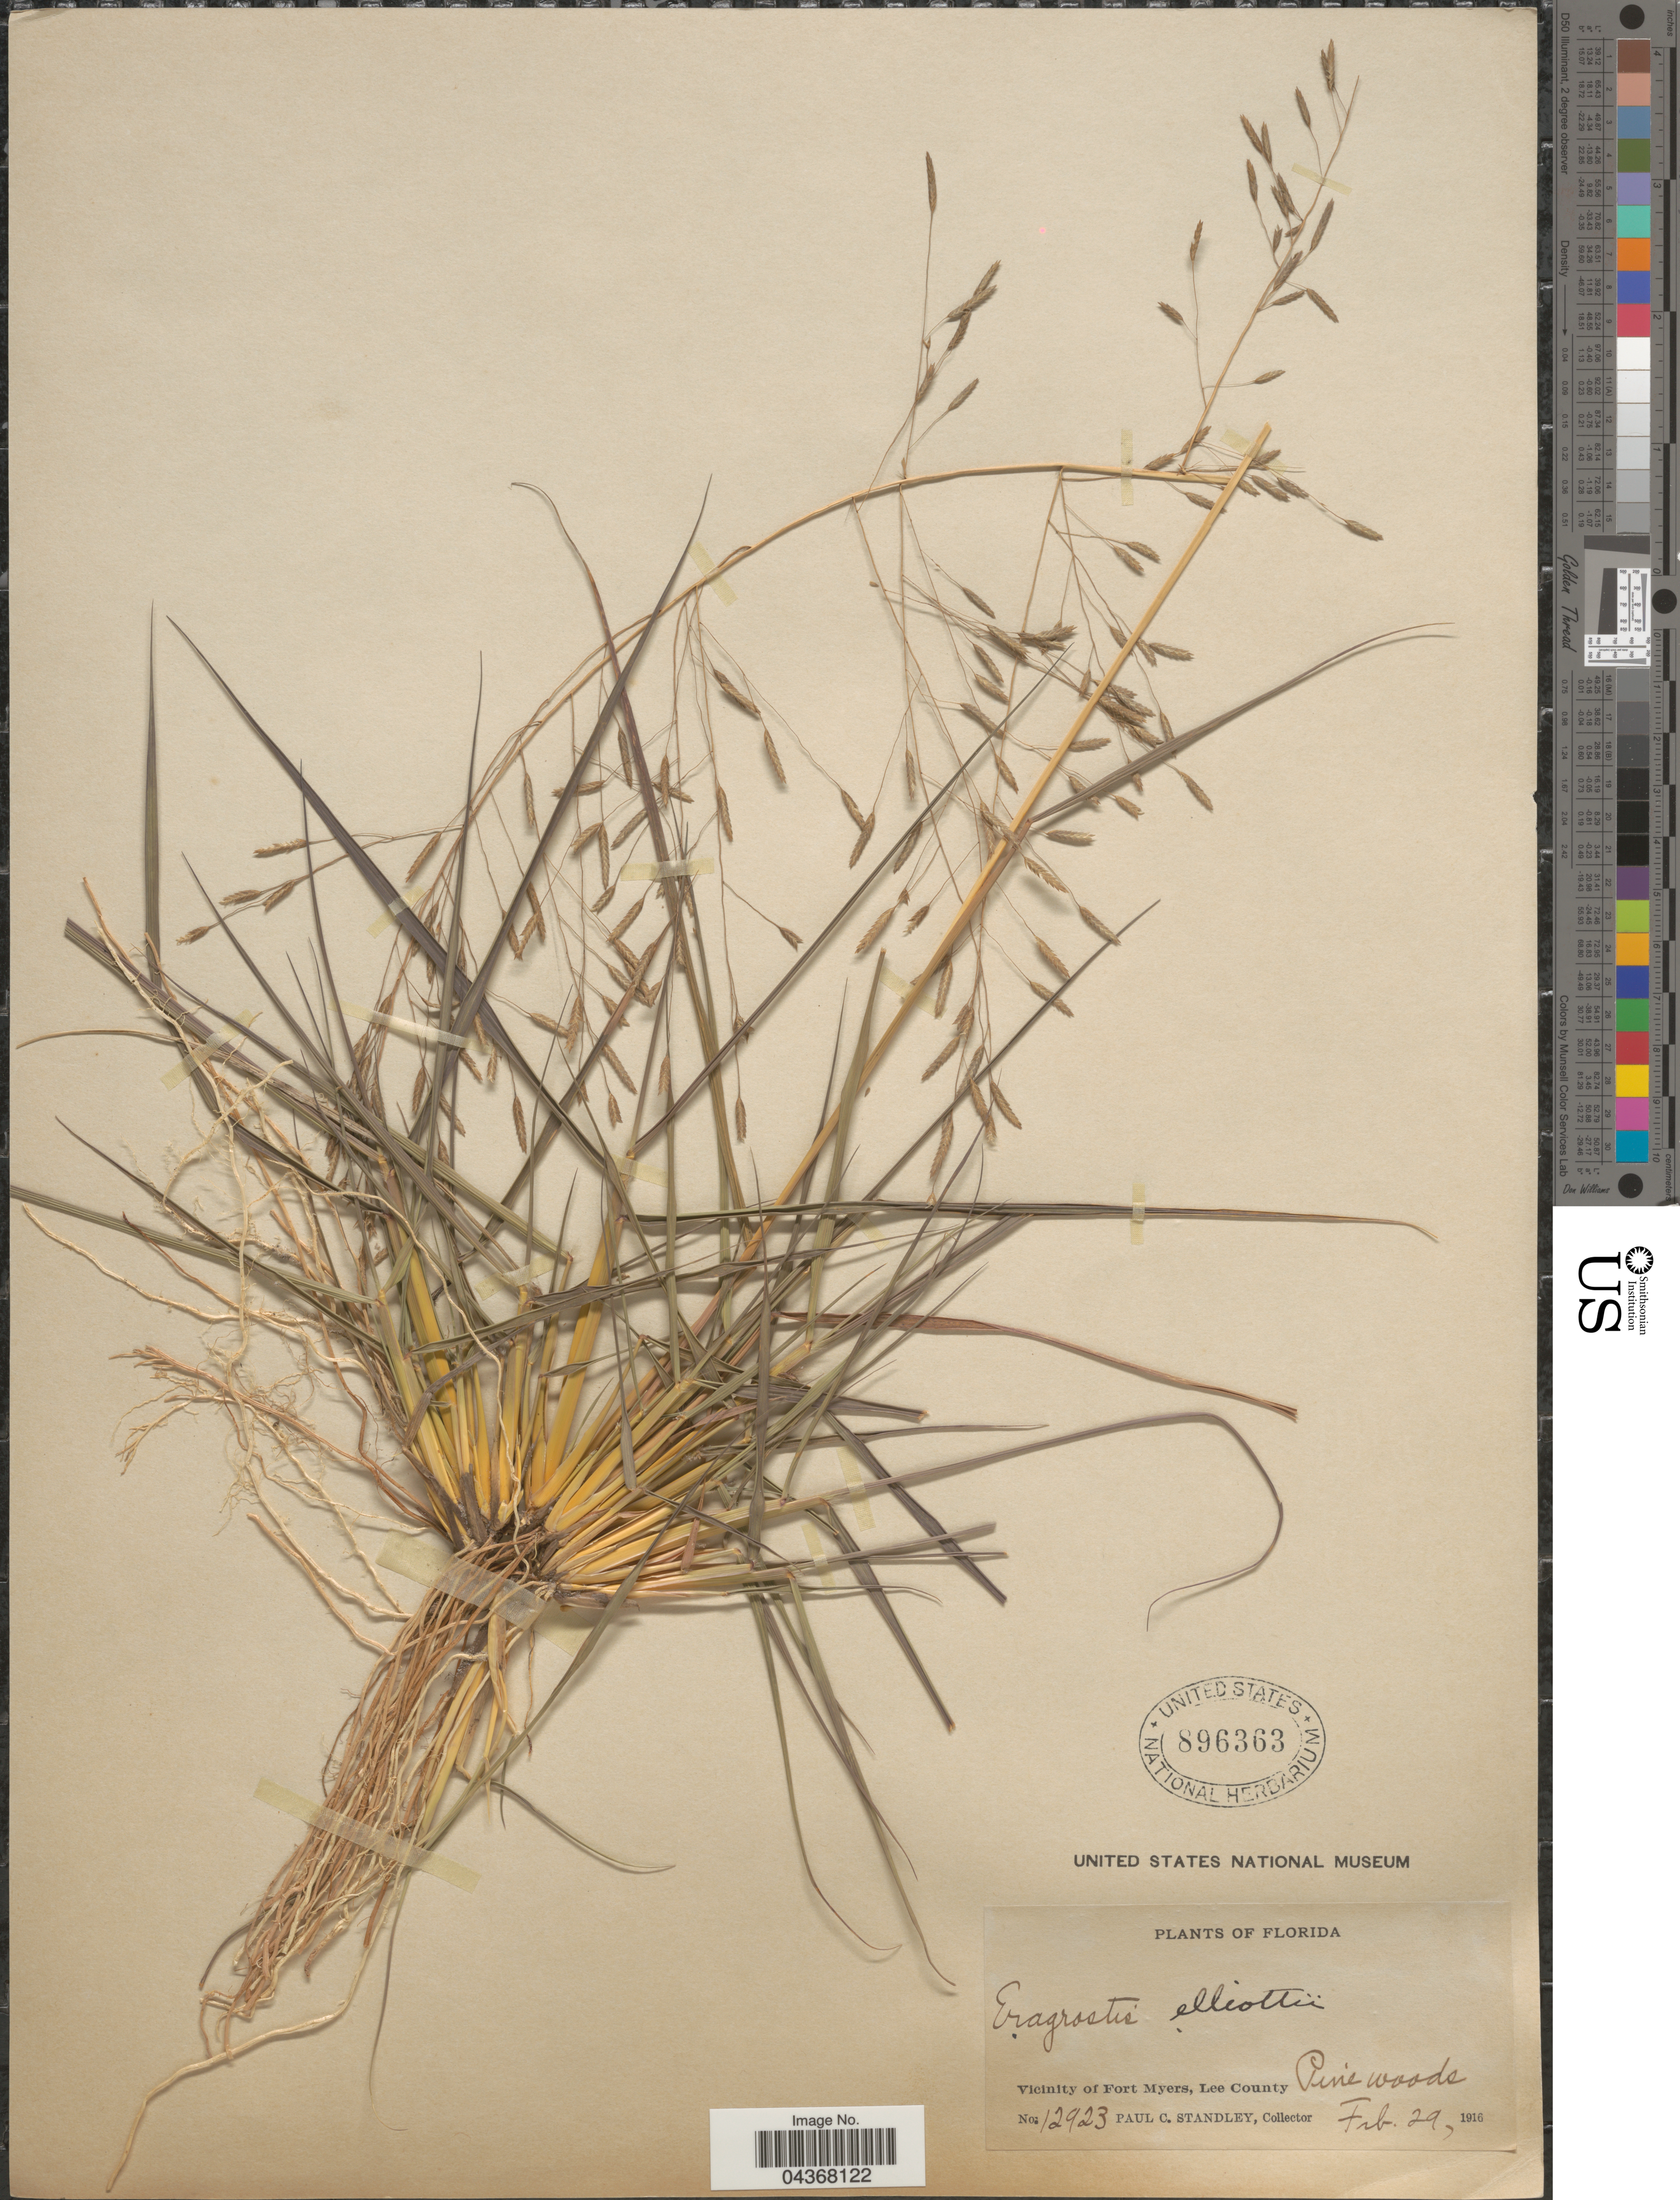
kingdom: Plantae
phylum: Tracheophyta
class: Liliopsida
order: Poales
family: Poaceae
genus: Eragrostis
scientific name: Eragrostis elliottii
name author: S. Watson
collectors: P. C. Standley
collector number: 12923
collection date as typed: Feb. 29, 1916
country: United States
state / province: Florida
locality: Vicinity of Fort Myers, Lee County.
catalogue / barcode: US 896363